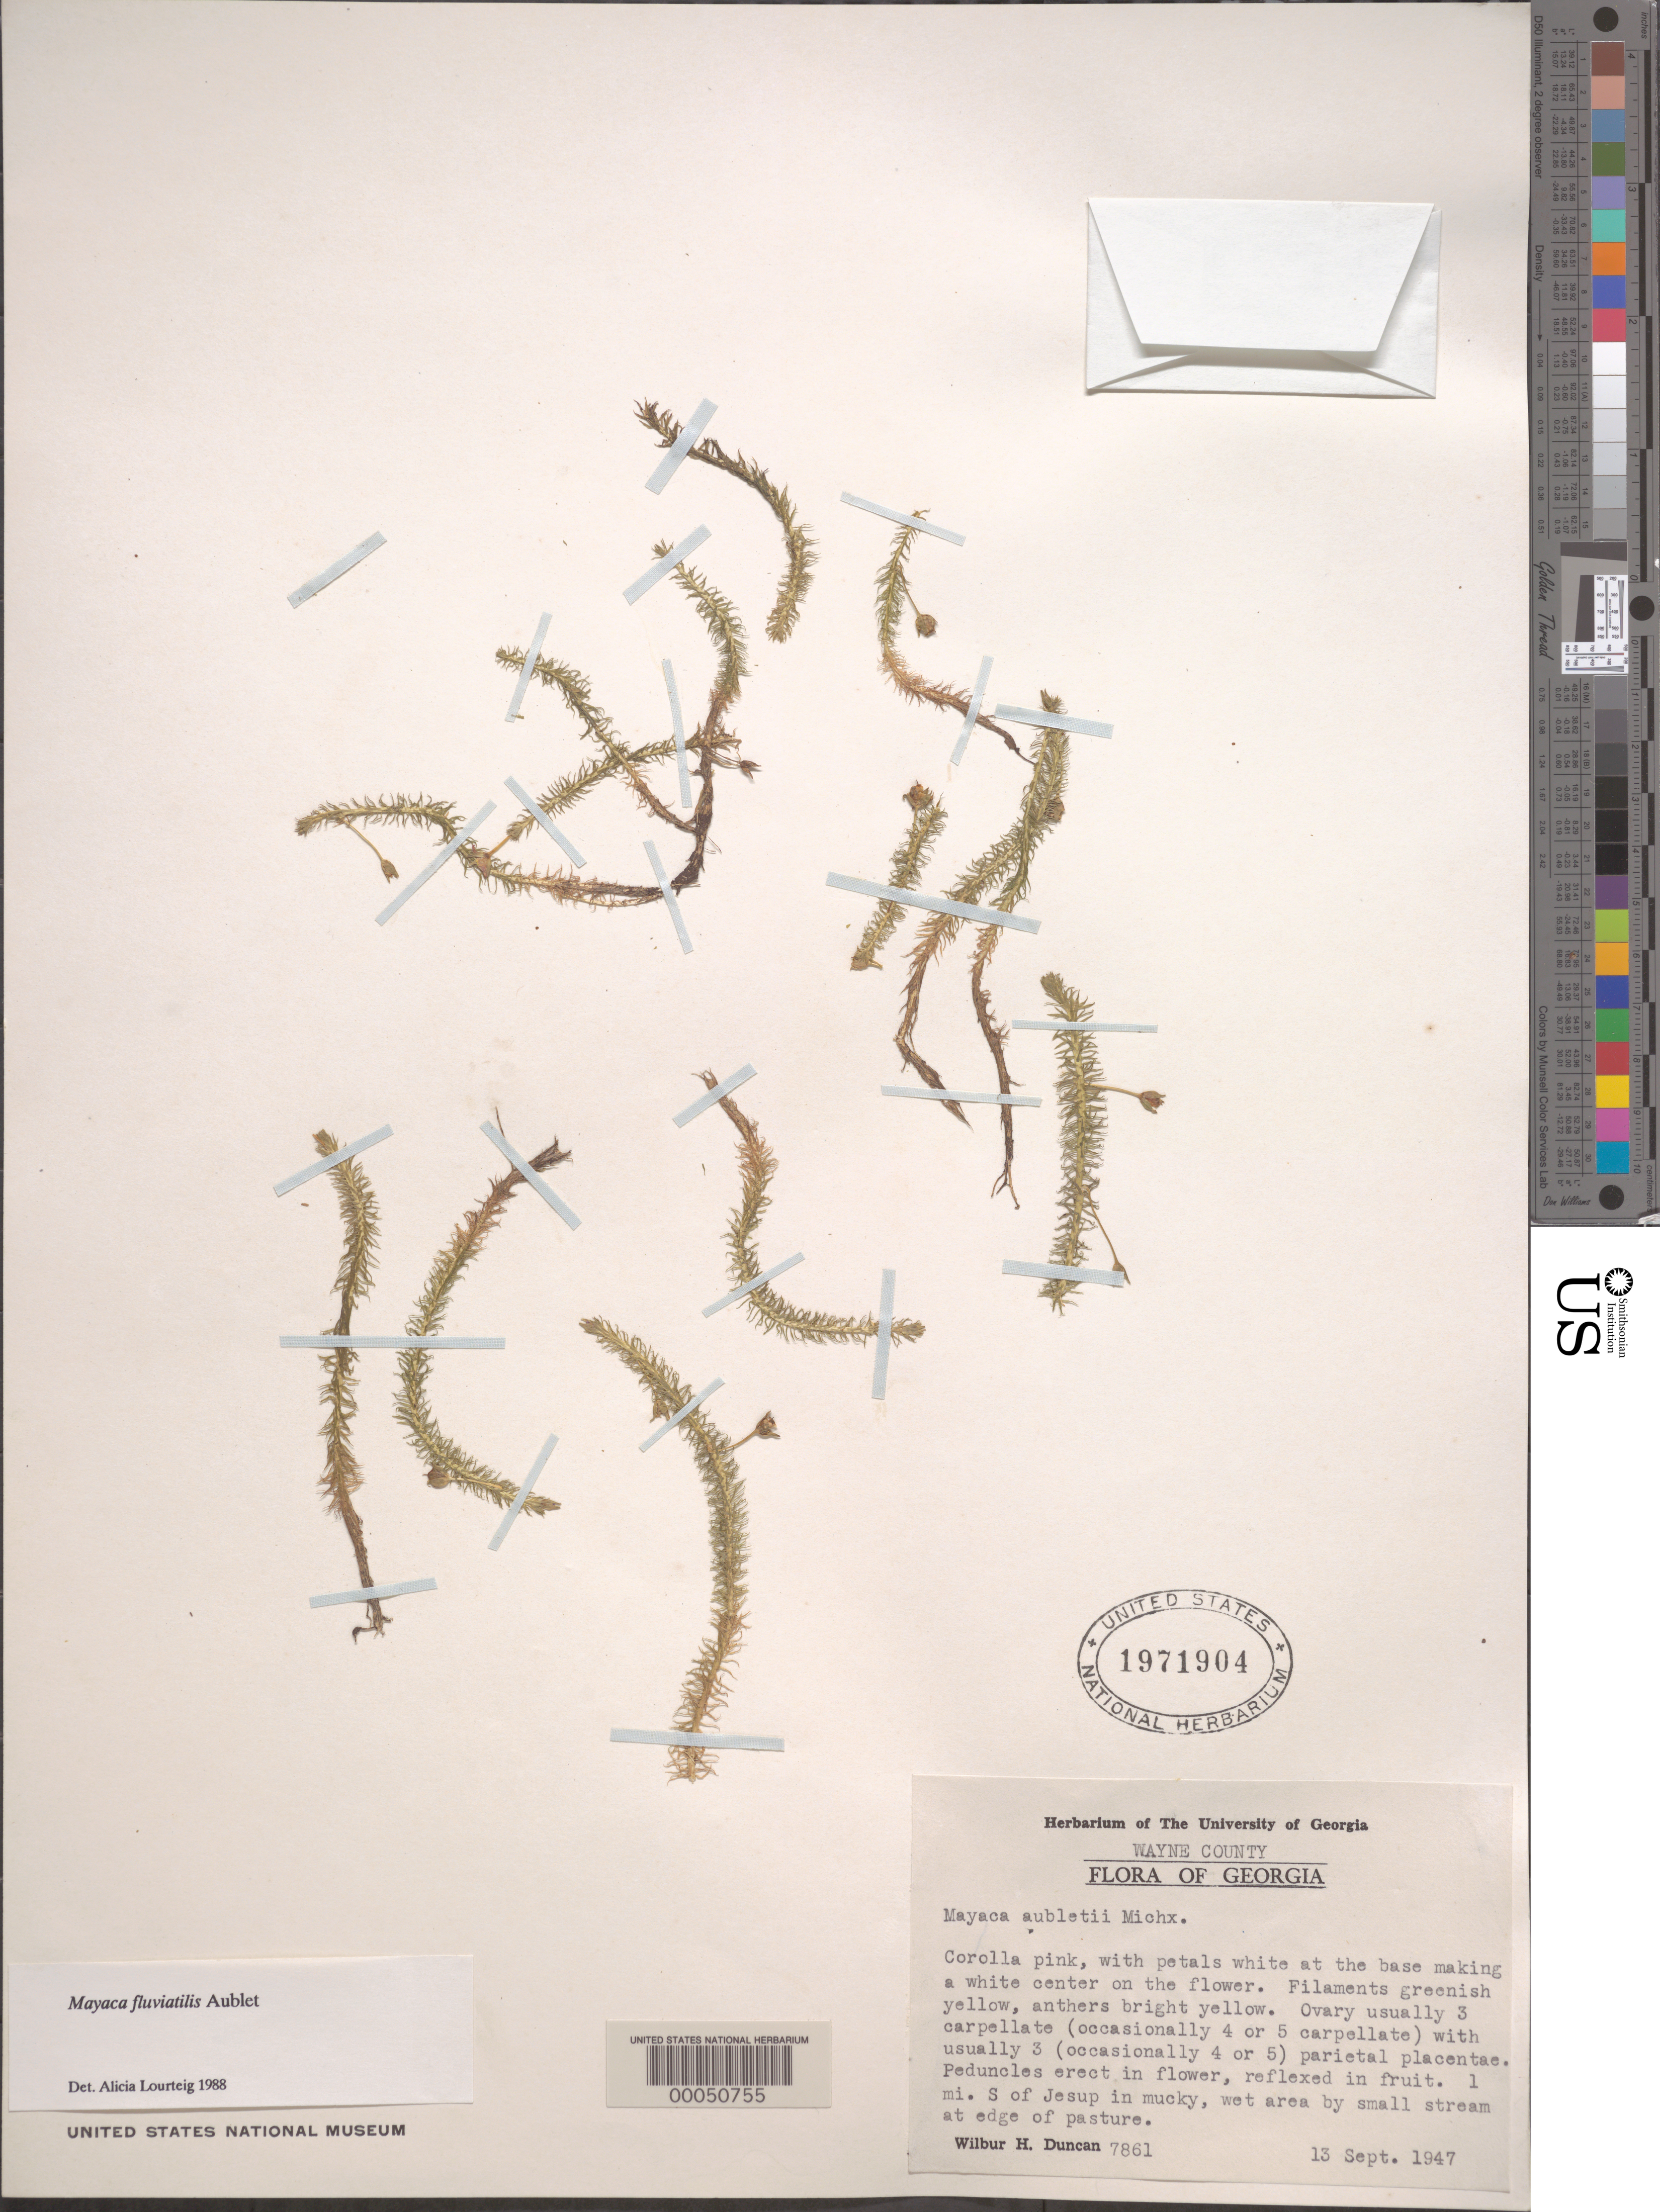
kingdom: Plantae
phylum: Tracheophyta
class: Liliopsida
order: Poales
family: Mayacaceae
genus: Mayaca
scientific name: Mayaca fluviatilis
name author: Aubl.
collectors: W. Duncan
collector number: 7861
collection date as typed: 13 Sep 1947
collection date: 1947-09-13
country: United States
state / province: Georgia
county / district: Wayne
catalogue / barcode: US 1971904